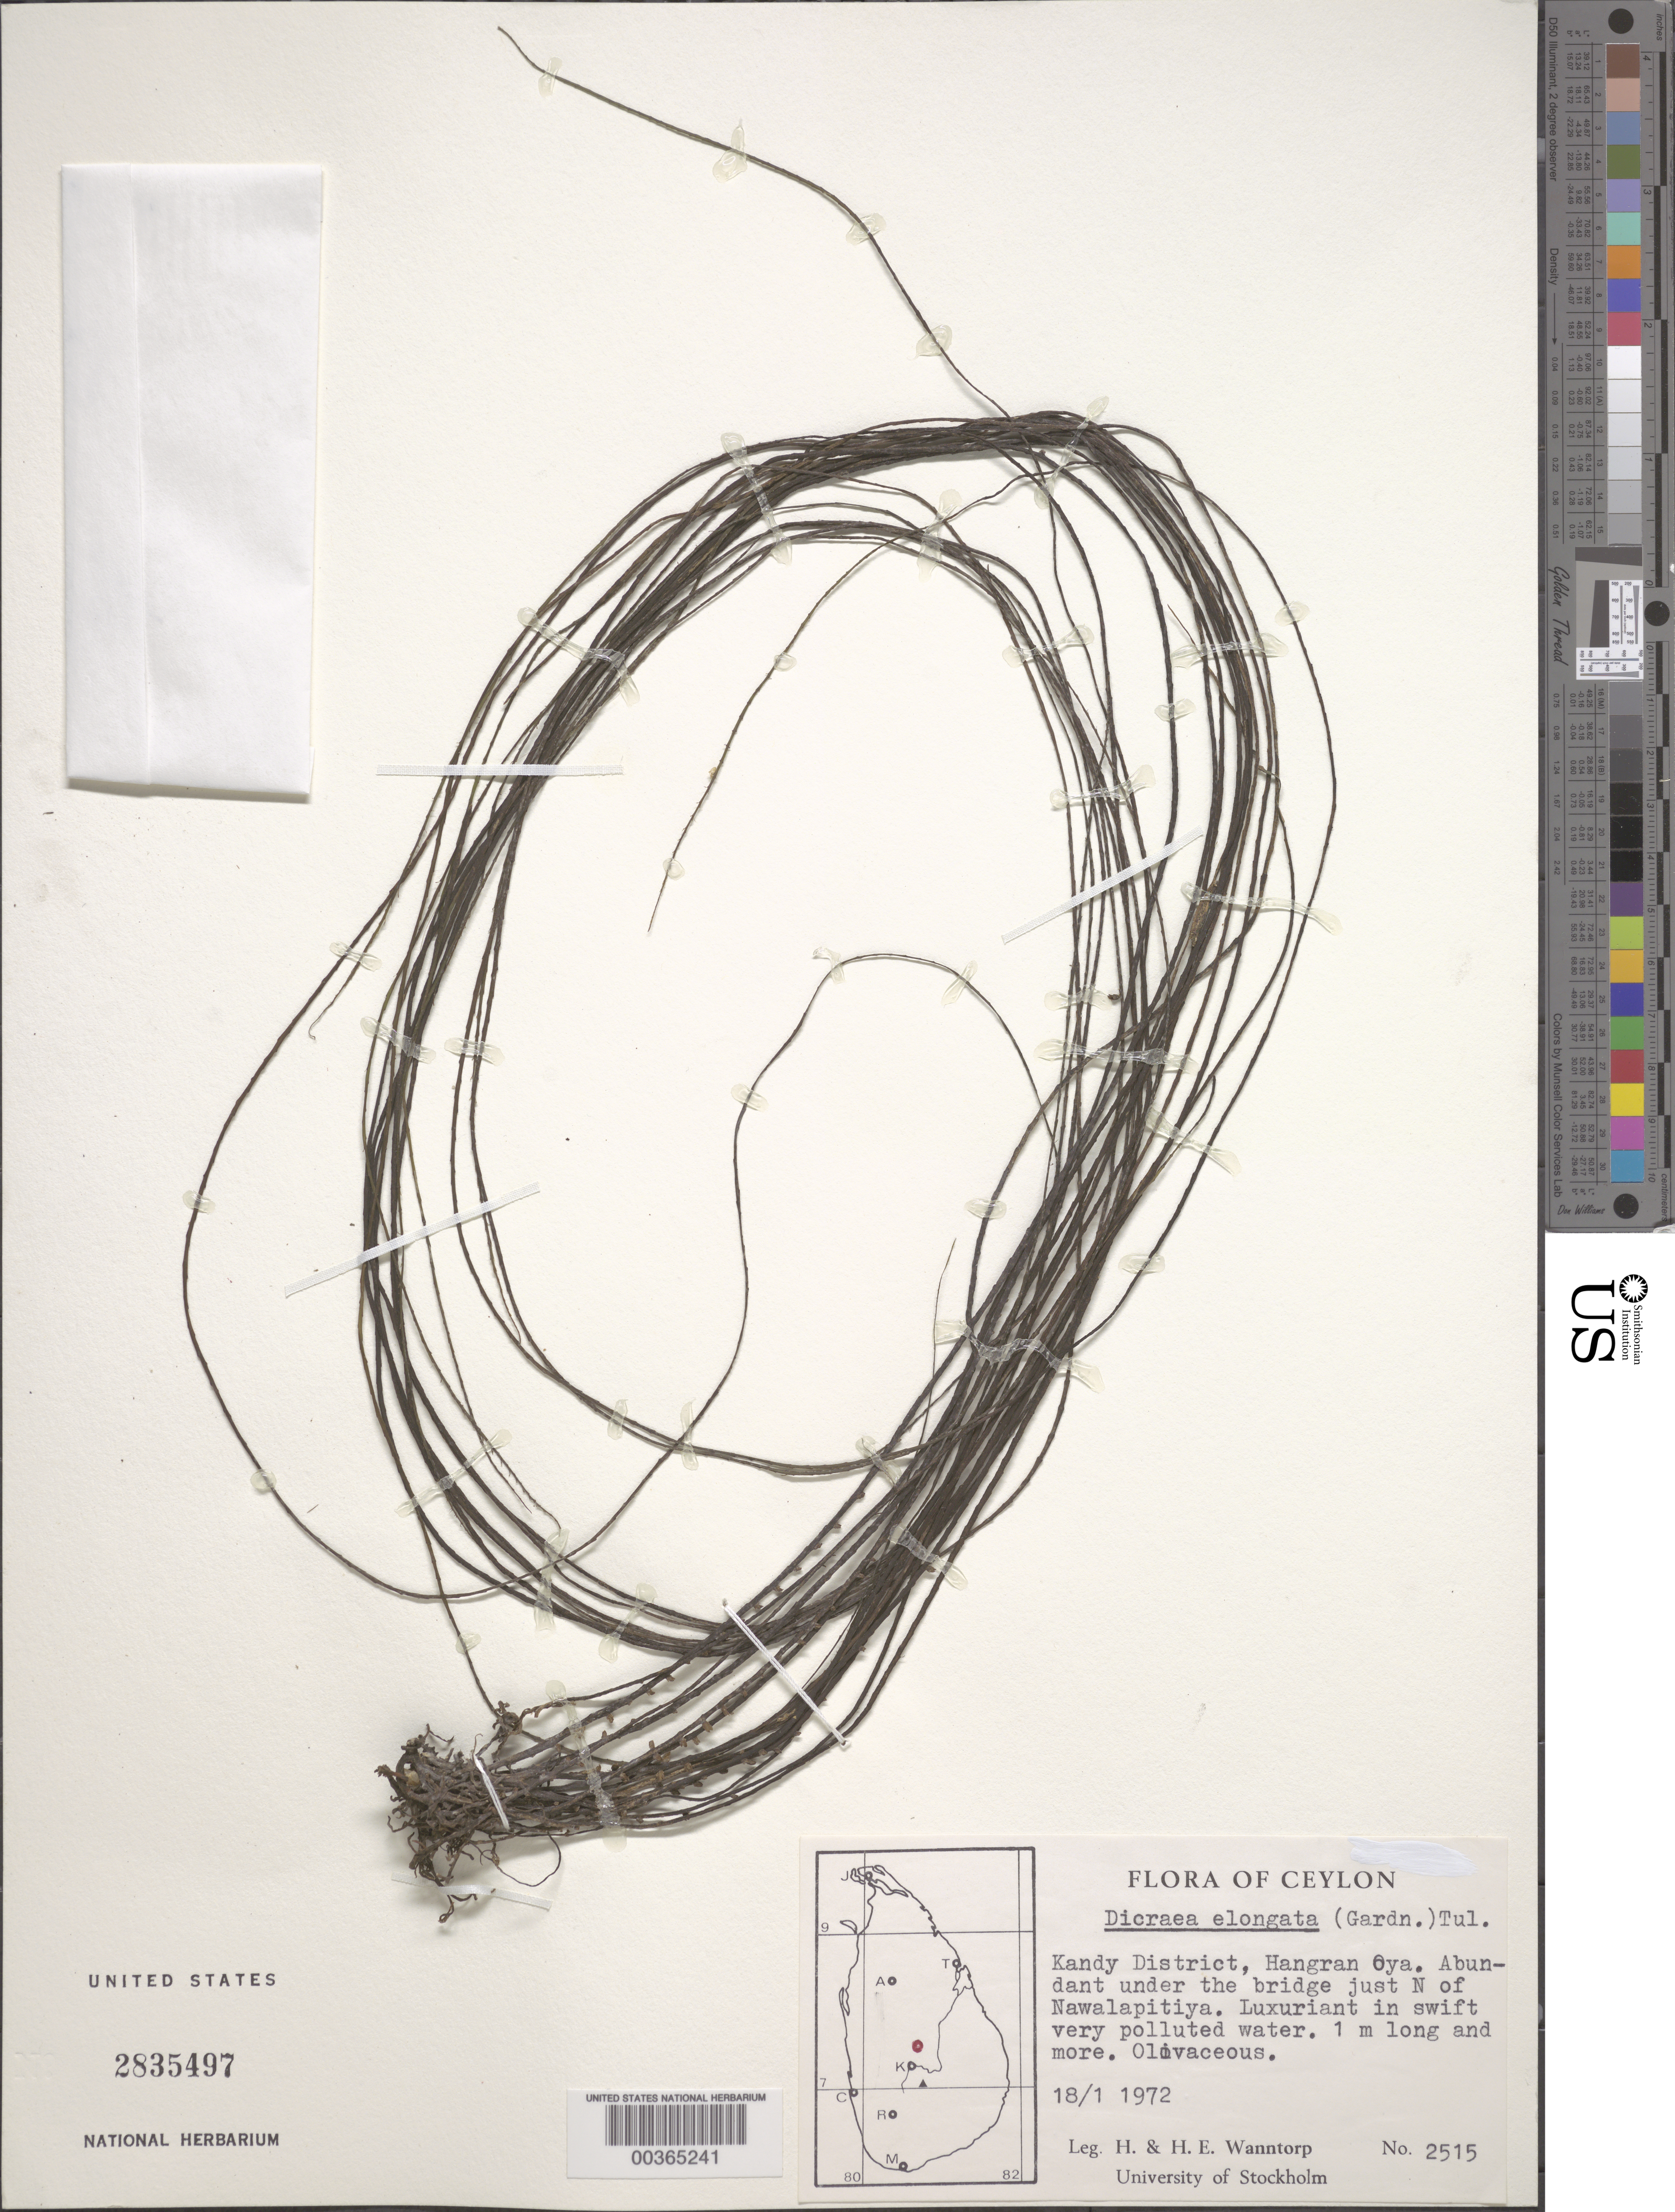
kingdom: Plantae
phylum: Tracheophyta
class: Magnoliopsida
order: Malpighiales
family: Podostemaceae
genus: Polypleurum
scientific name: Polypleurum elongatum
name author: (Gardner) J.B. Hall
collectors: H. Wanntorp & H.-E. Wanntorp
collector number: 2515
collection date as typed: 18 Jan 1972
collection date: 1972-01-18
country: Sri Lanka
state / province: Central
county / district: Kandy Dist.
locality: Hangran oya., n of nawalapitiya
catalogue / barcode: US 2835497